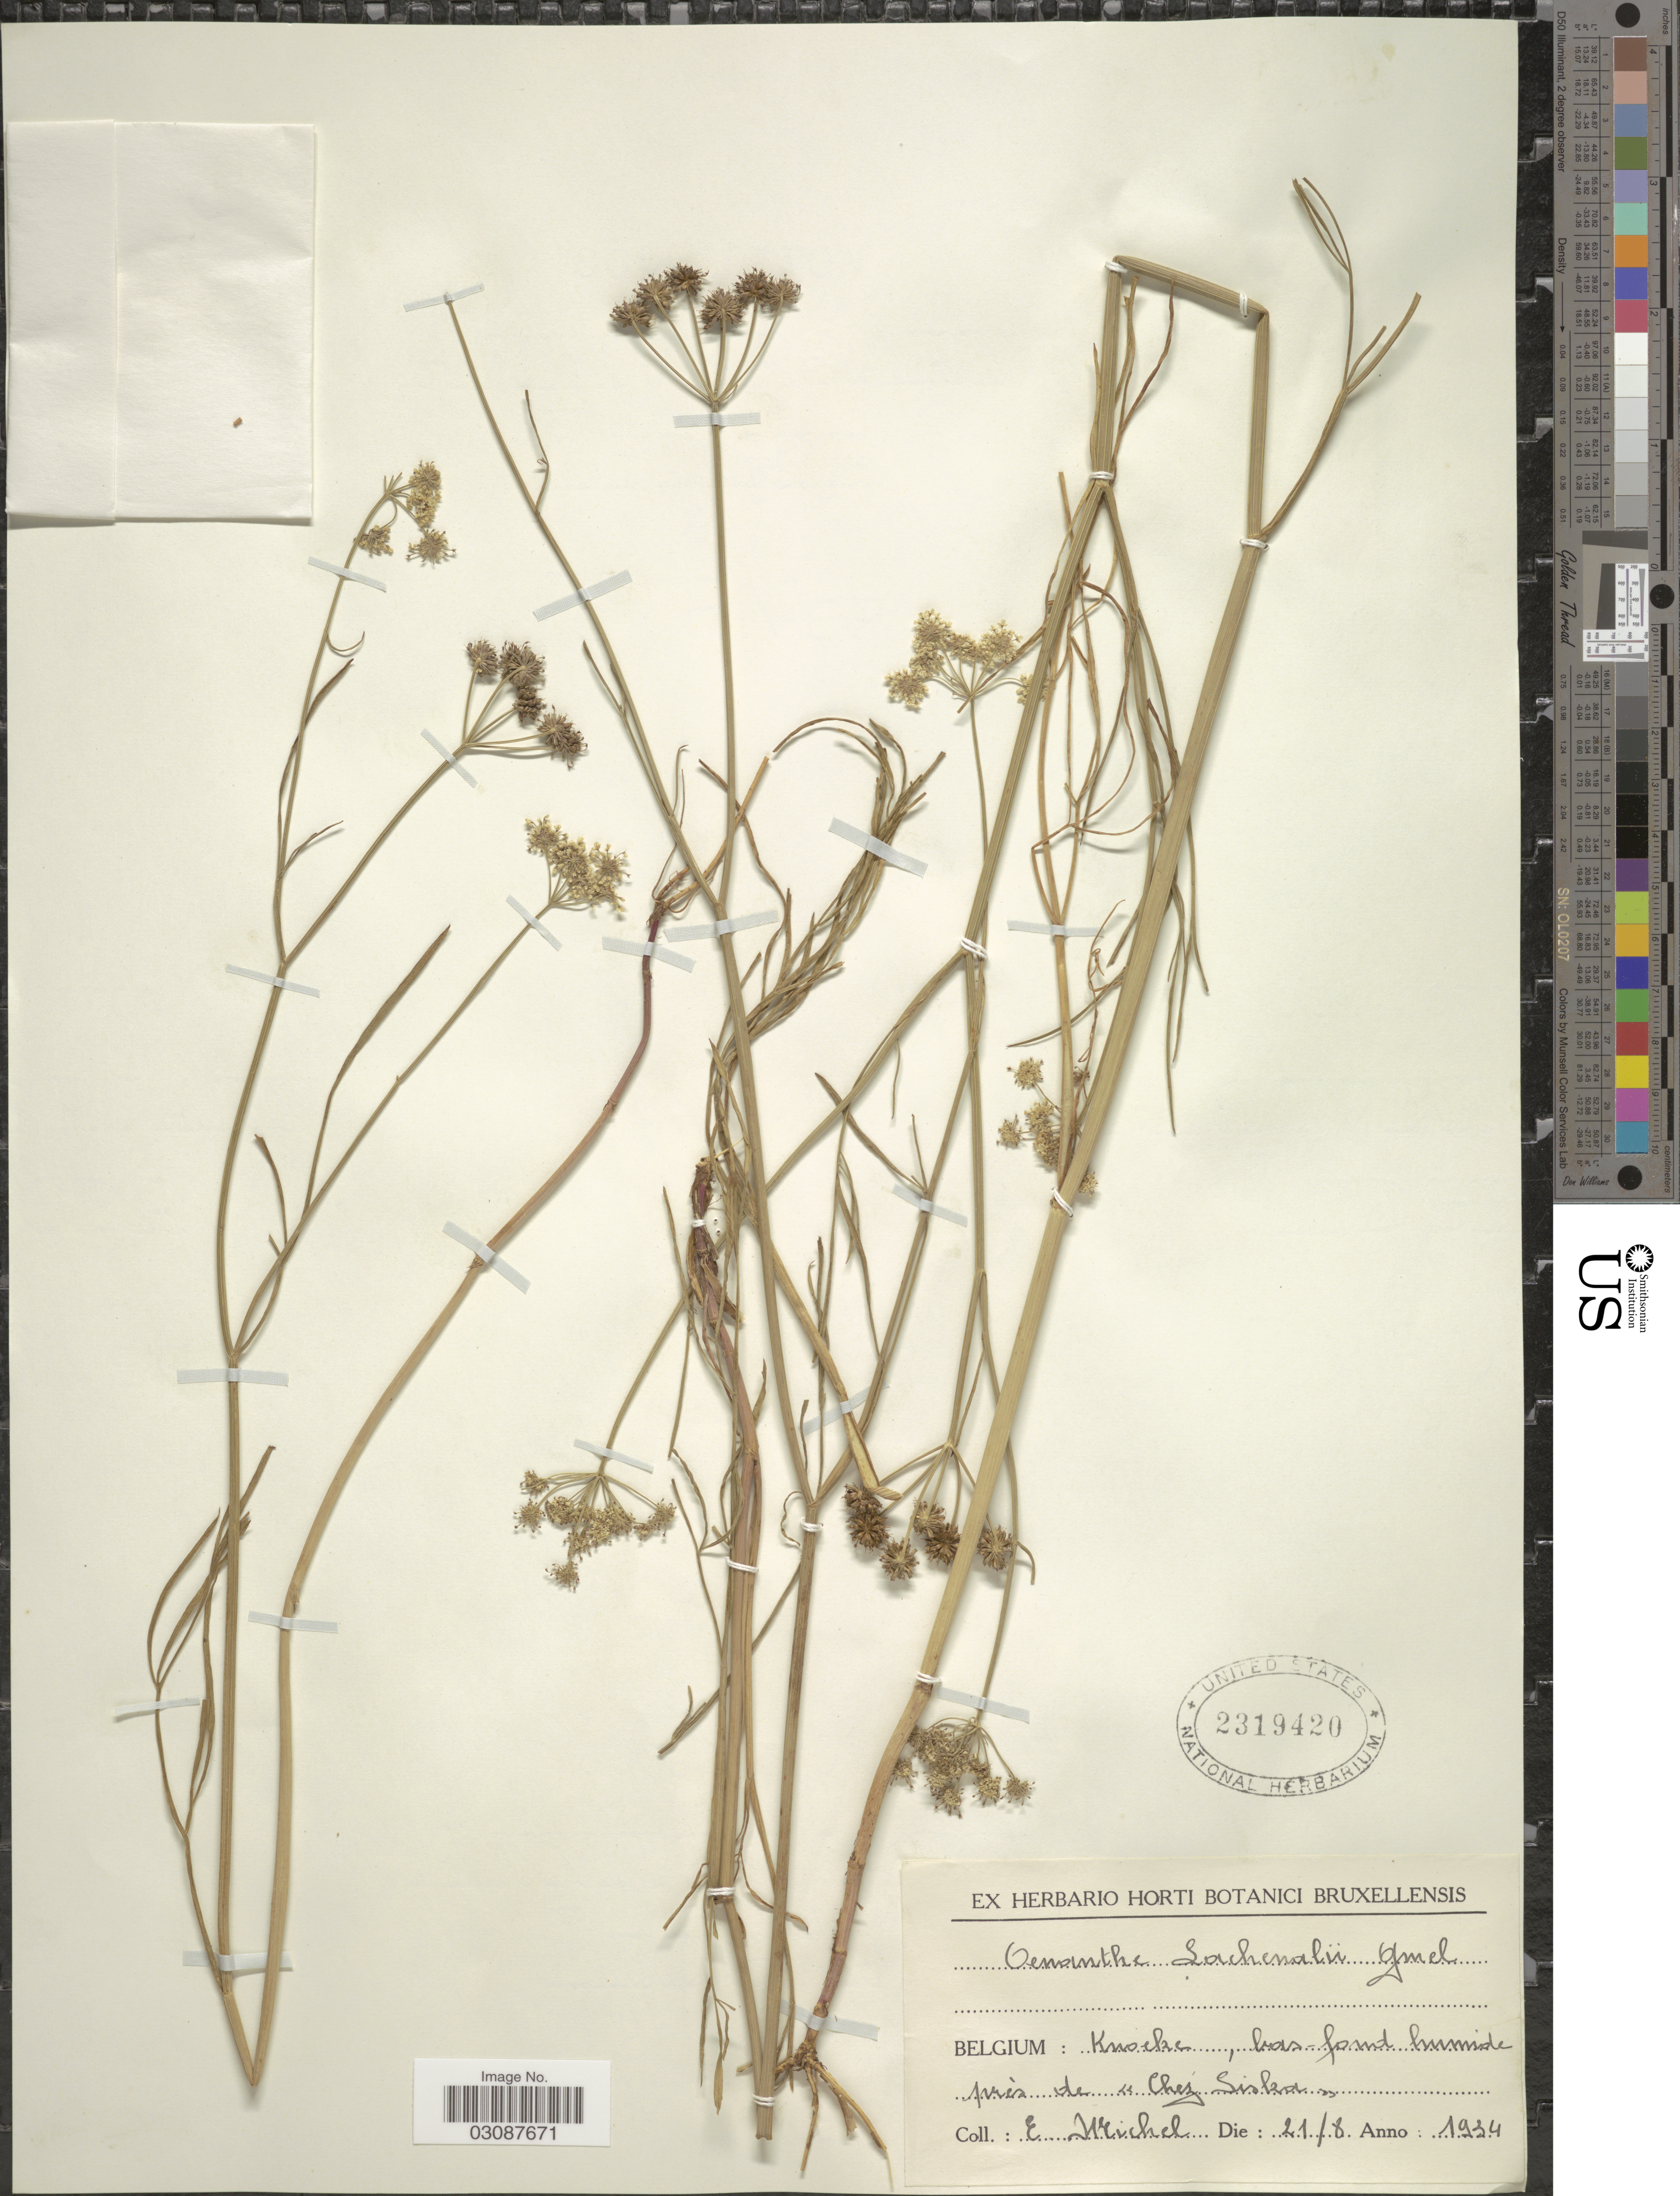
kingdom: Plantae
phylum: Tracheophyta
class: Magnoliopsida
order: Apiales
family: Apiaceae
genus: Oenanthe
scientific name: Oenanthe lachenalii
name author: C.C. Gmel.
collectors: E. Michel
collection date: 1934-08-21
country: Belgium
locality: Knocke, bas-font [interpreted] humide près de "Chez Siska".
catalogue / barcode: US 2319420